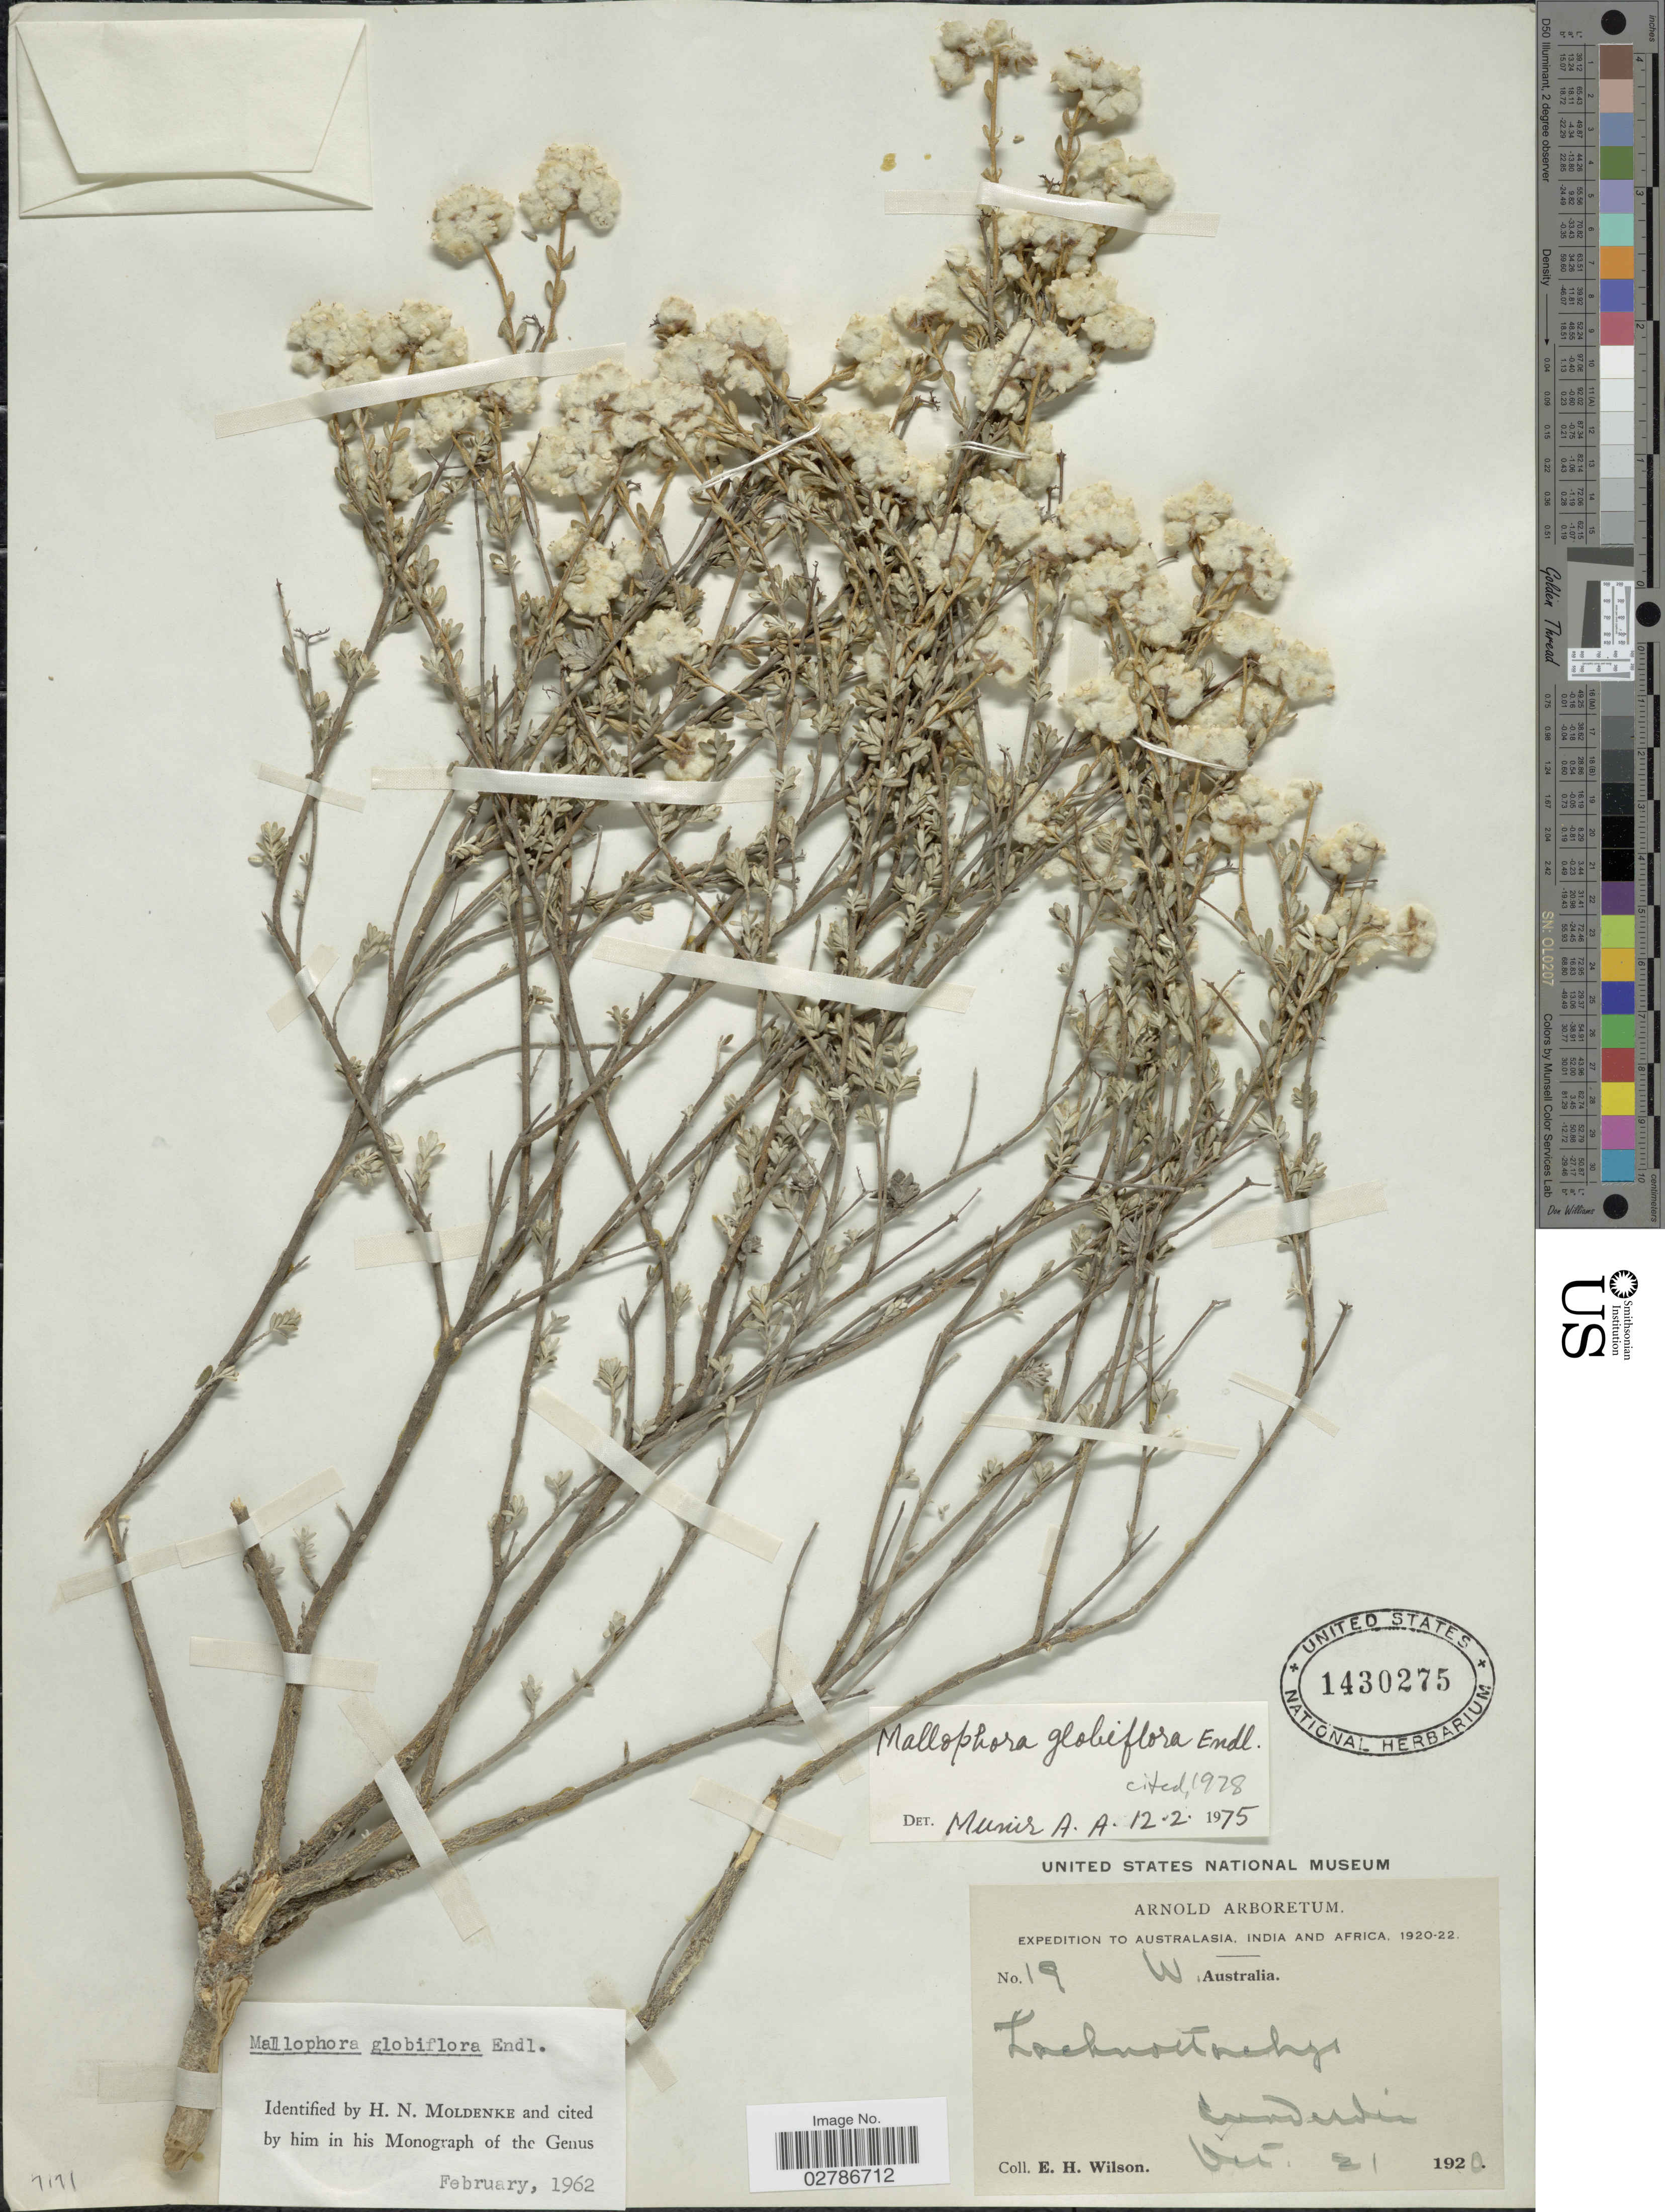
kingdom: Plantae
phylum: Tracheophyta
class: Magnoliopsida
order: Lamiales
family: Lamiaceae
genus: Mallophora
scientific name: Mallophora globiflora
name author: Endl.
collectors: E. Wilson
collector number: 19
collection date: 1920-10-21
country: Australia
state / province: Western Australia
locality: W. Australia. Cunderdin.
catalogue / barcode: US 1430275